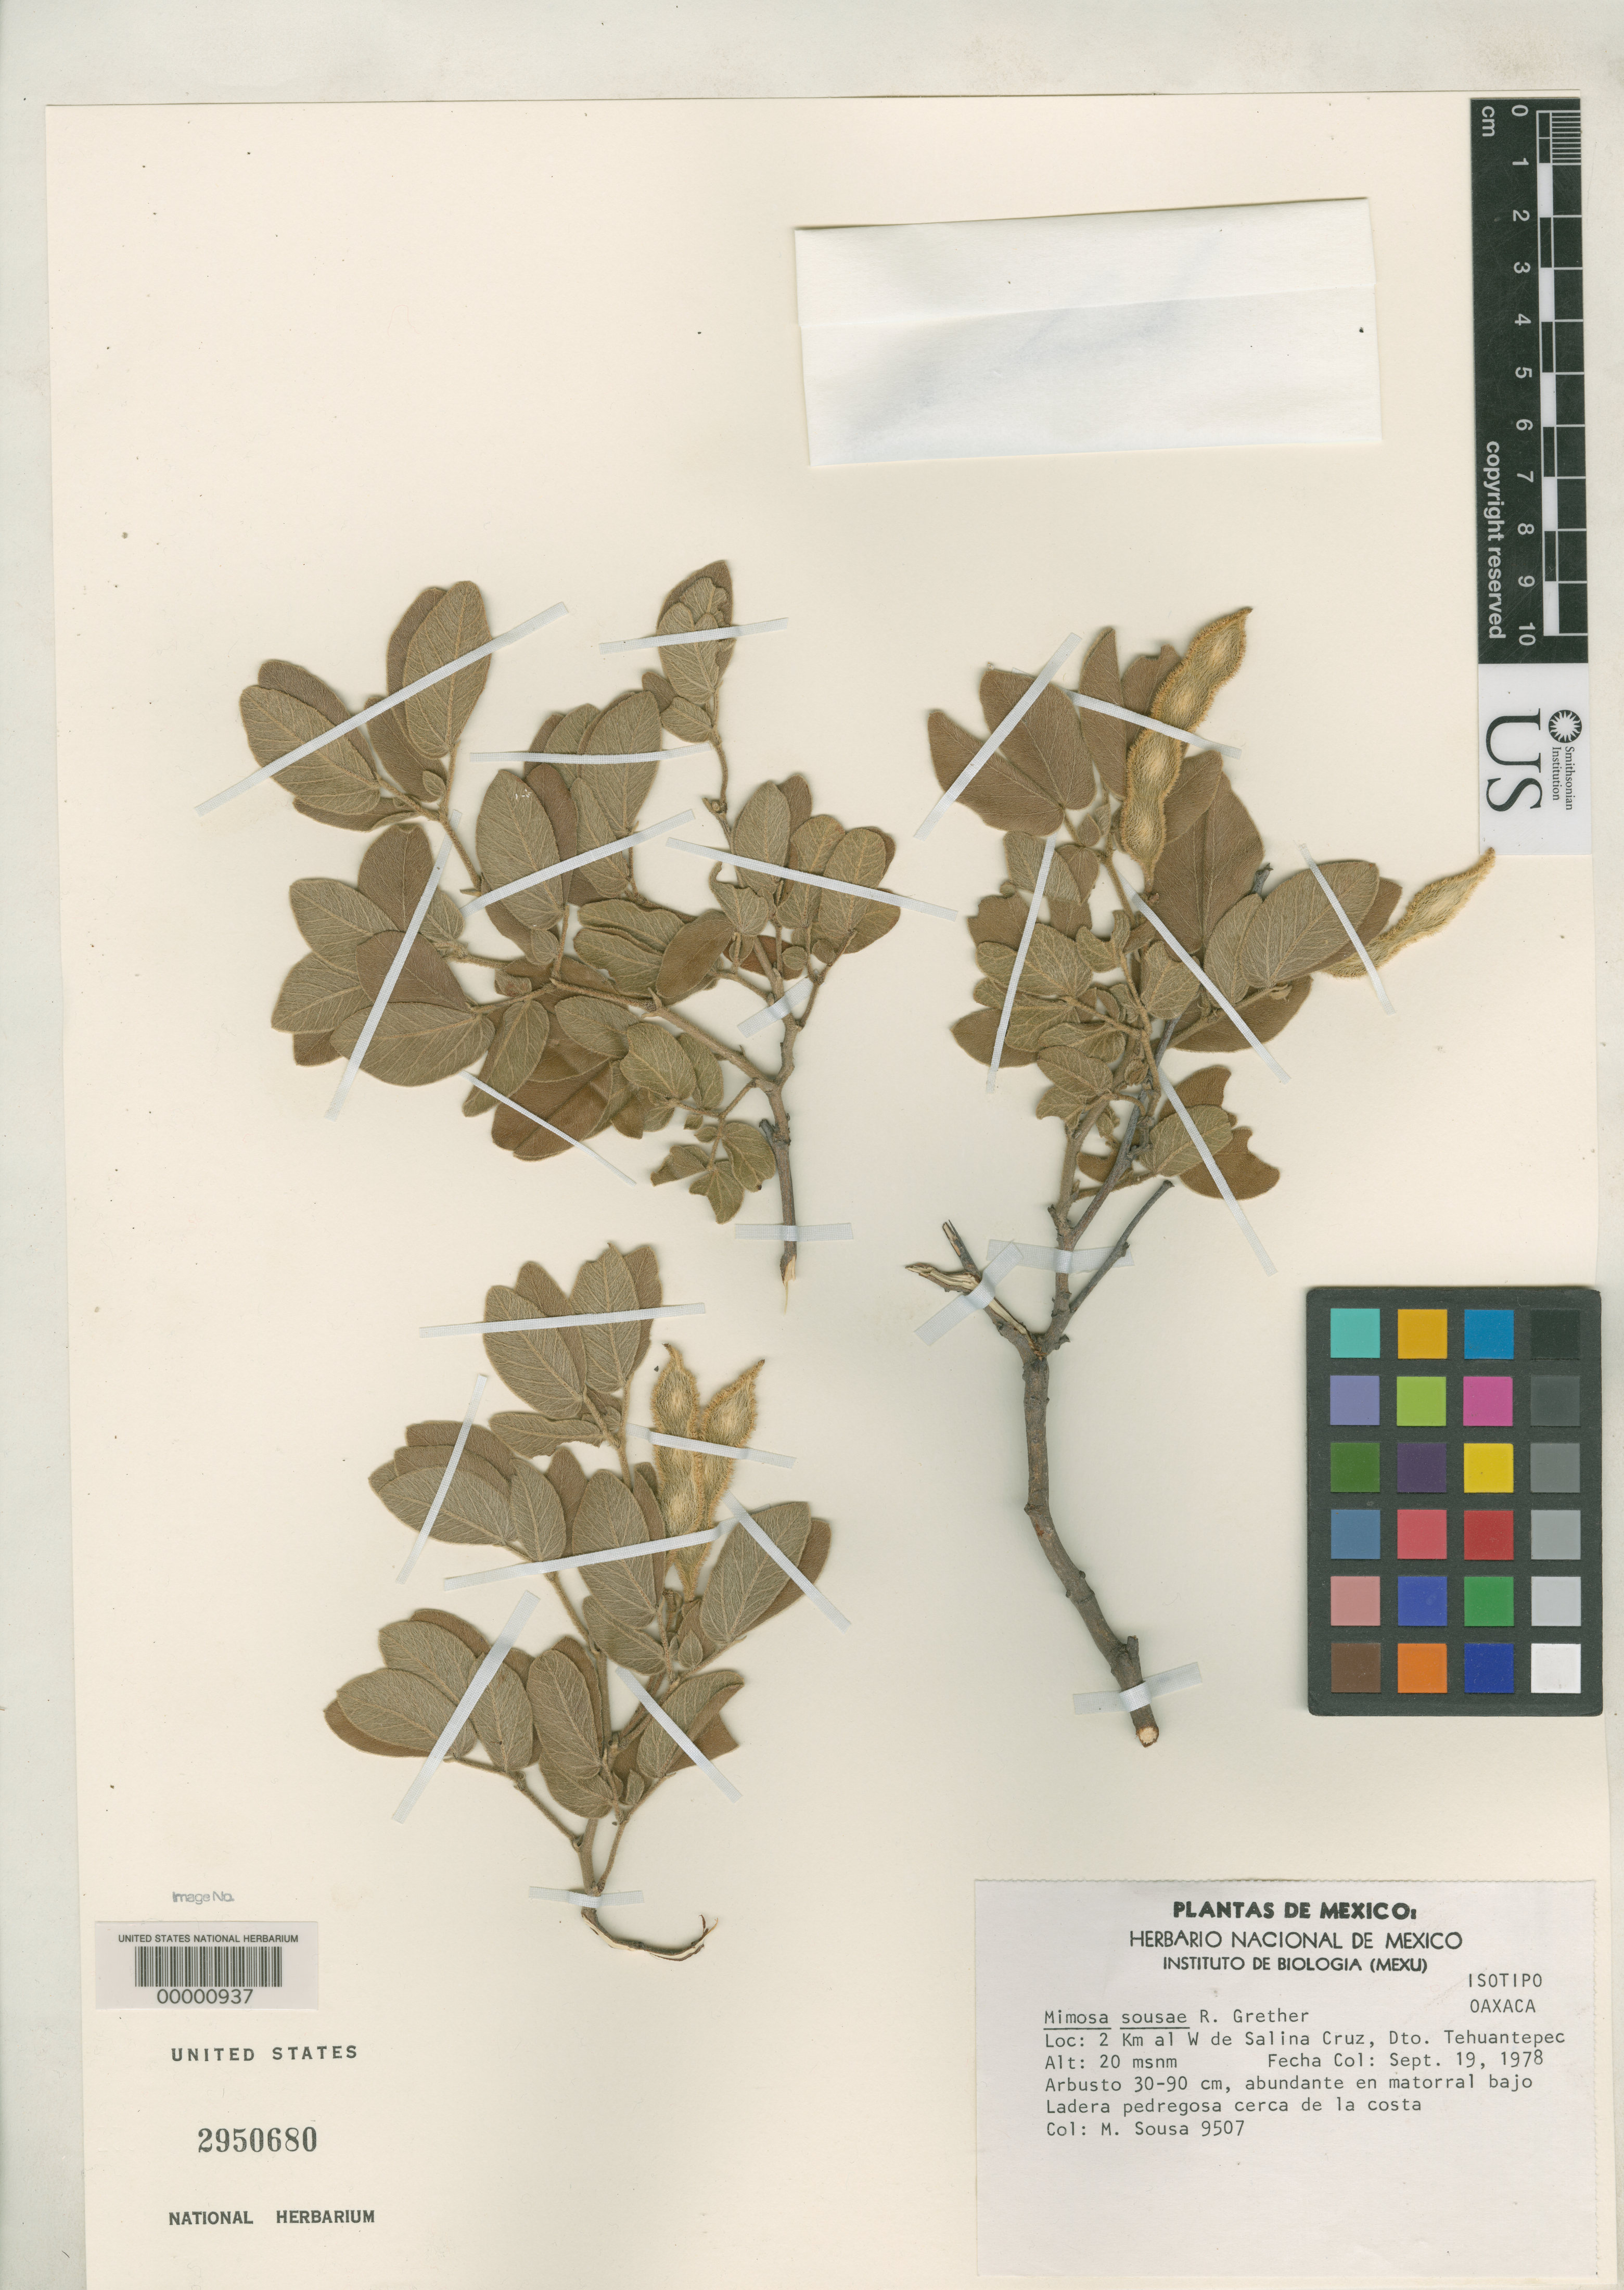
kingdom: Plantae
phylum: Tracheophyta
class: Magnoliopsida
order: Fabales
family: Fabaceae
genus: Mimosa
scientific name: Mimosa sousae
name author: R. Grether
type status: Isotype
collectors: M. Sousa S.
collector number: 9507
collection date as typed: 19 Sep 1978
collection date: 1978-09-19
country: Mexico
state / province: Oaxaca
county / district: Tehuantepec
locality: W of Salina Cruz.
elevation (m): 20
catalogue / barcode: US 2950680